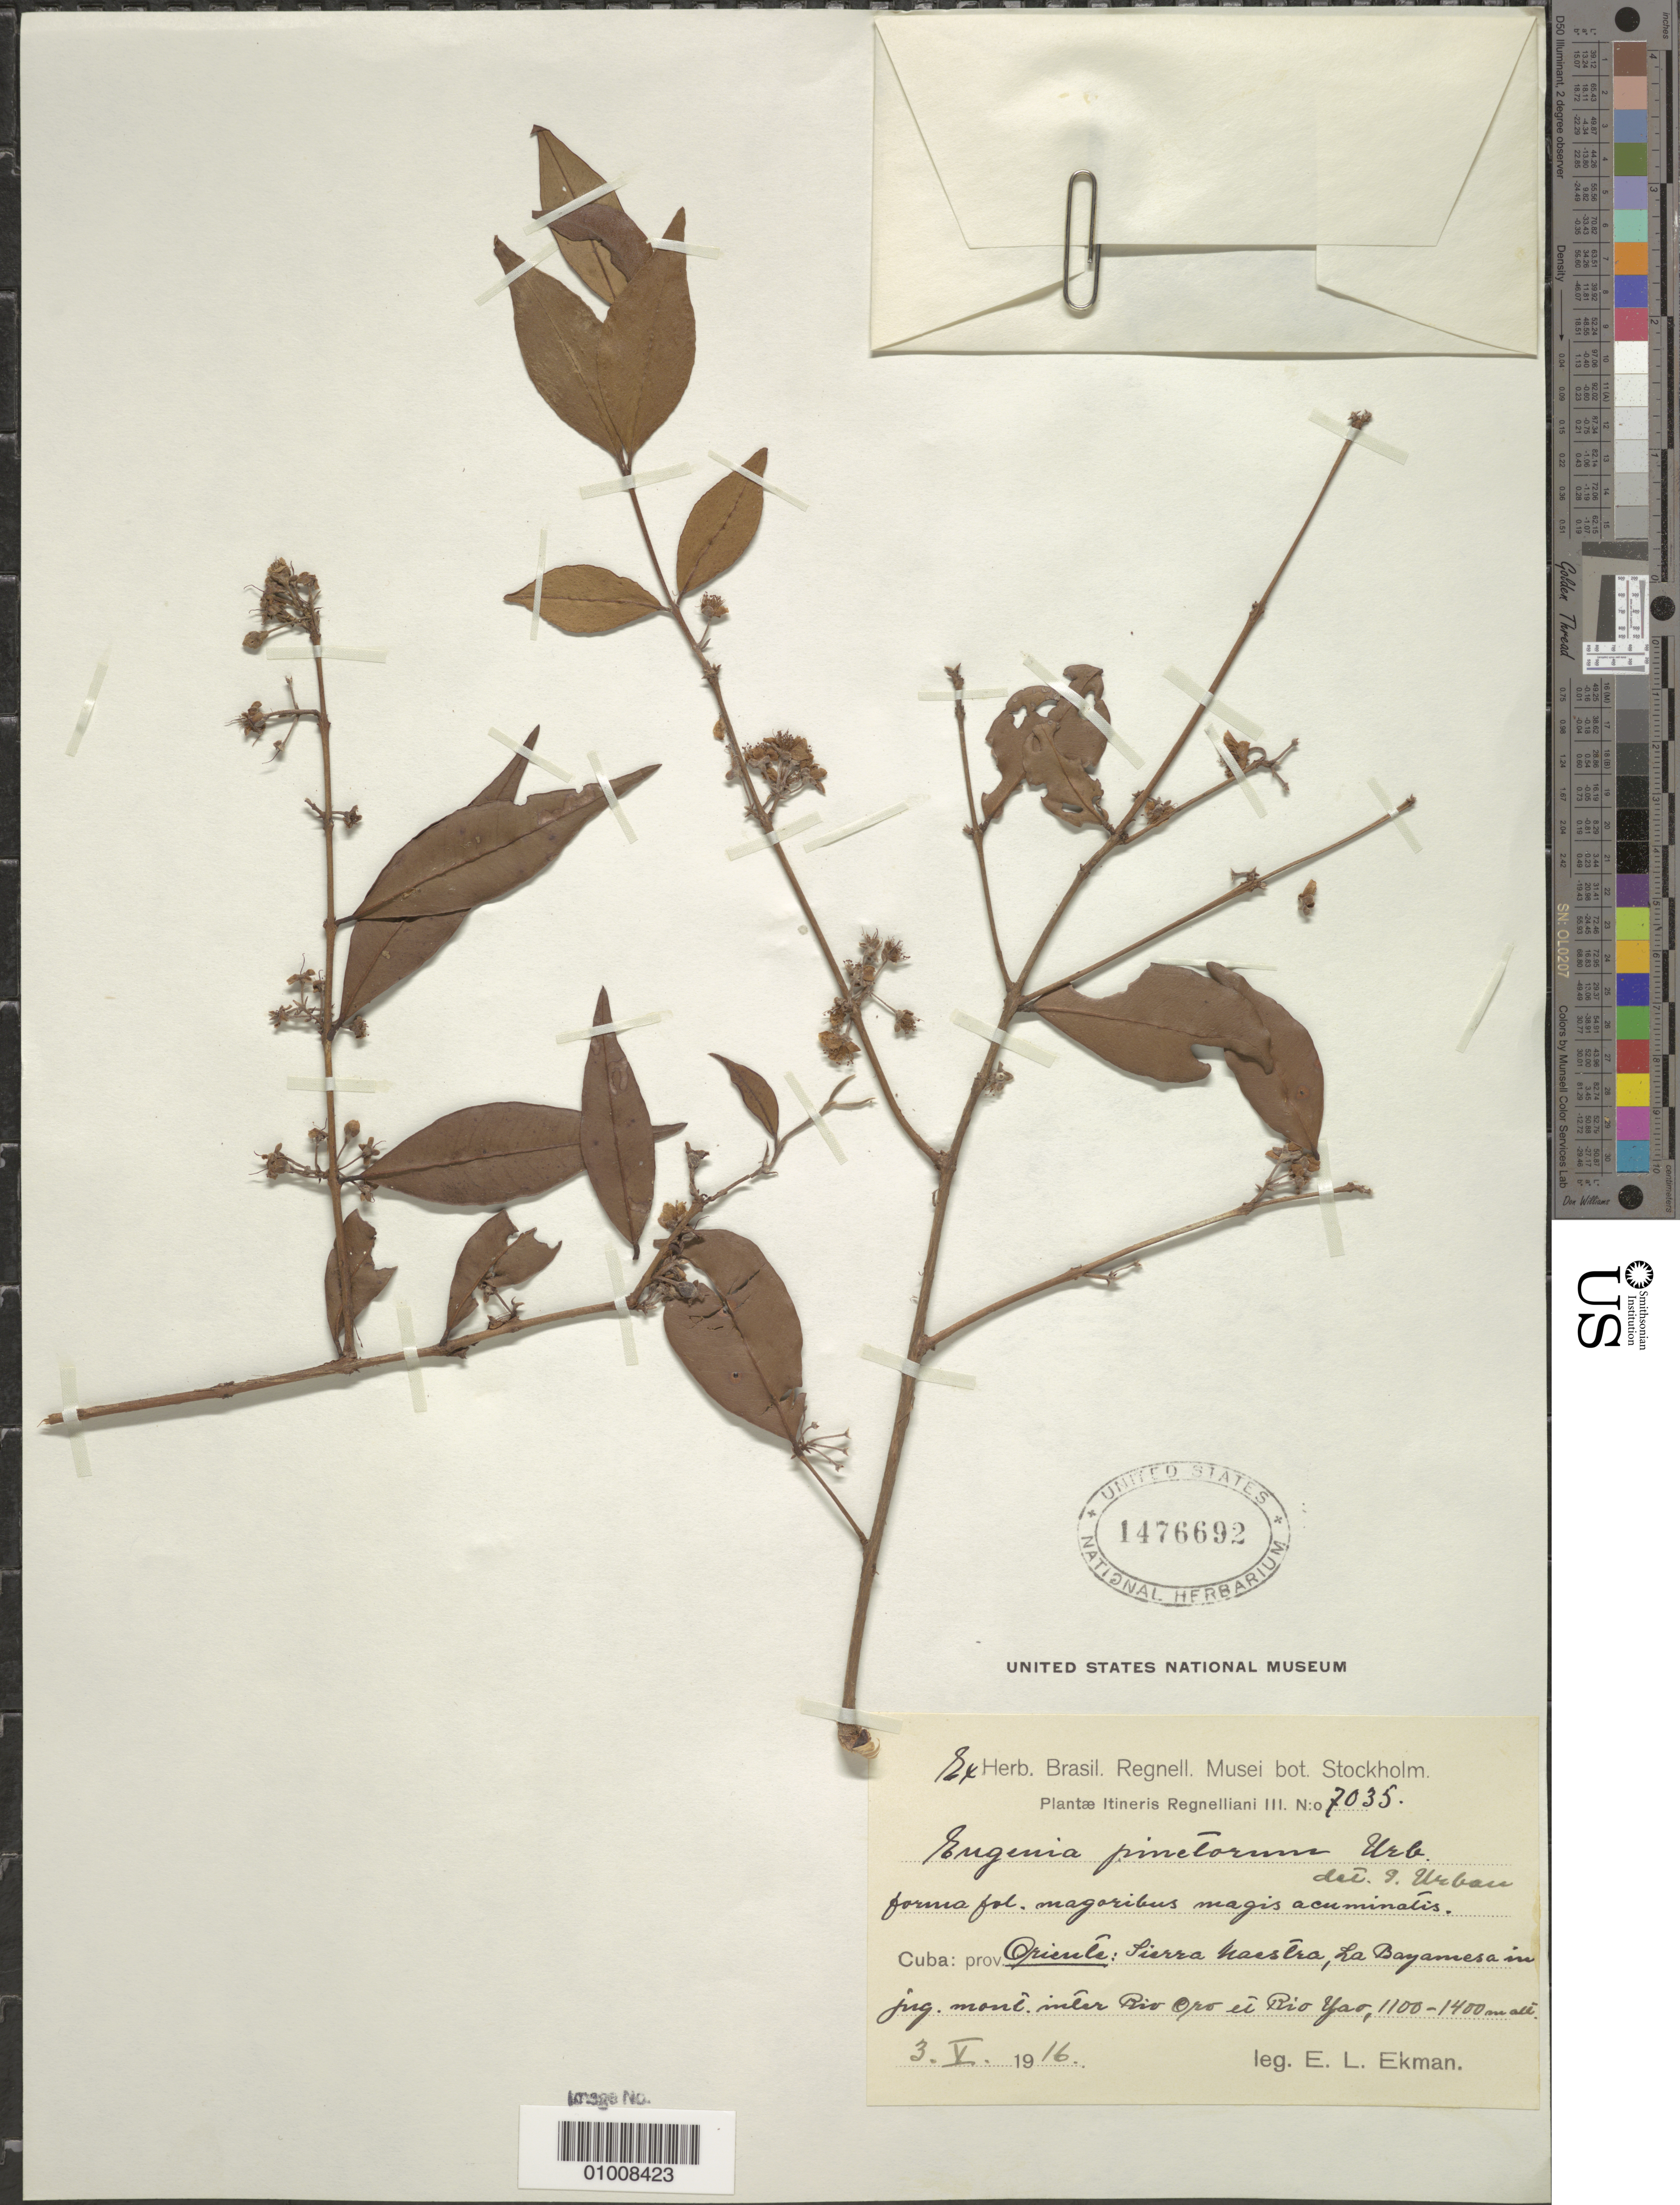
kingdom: Plantae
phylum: Tracheophyta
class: Magnoliopsida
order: Myrtales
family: Myrtaceae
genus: Eugenia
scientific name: Eugenia pinetorum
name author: Urb.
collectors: E. L. Ekman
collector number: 7035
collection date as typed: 03 May 1916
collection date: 1916-05-03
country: Cuba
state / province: Oriente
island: Cuba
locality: Sierra Maestra, La Bayamesa im jug mont inter Rio Oro et Rio Yao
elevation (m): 1100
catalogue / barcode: US 1476692